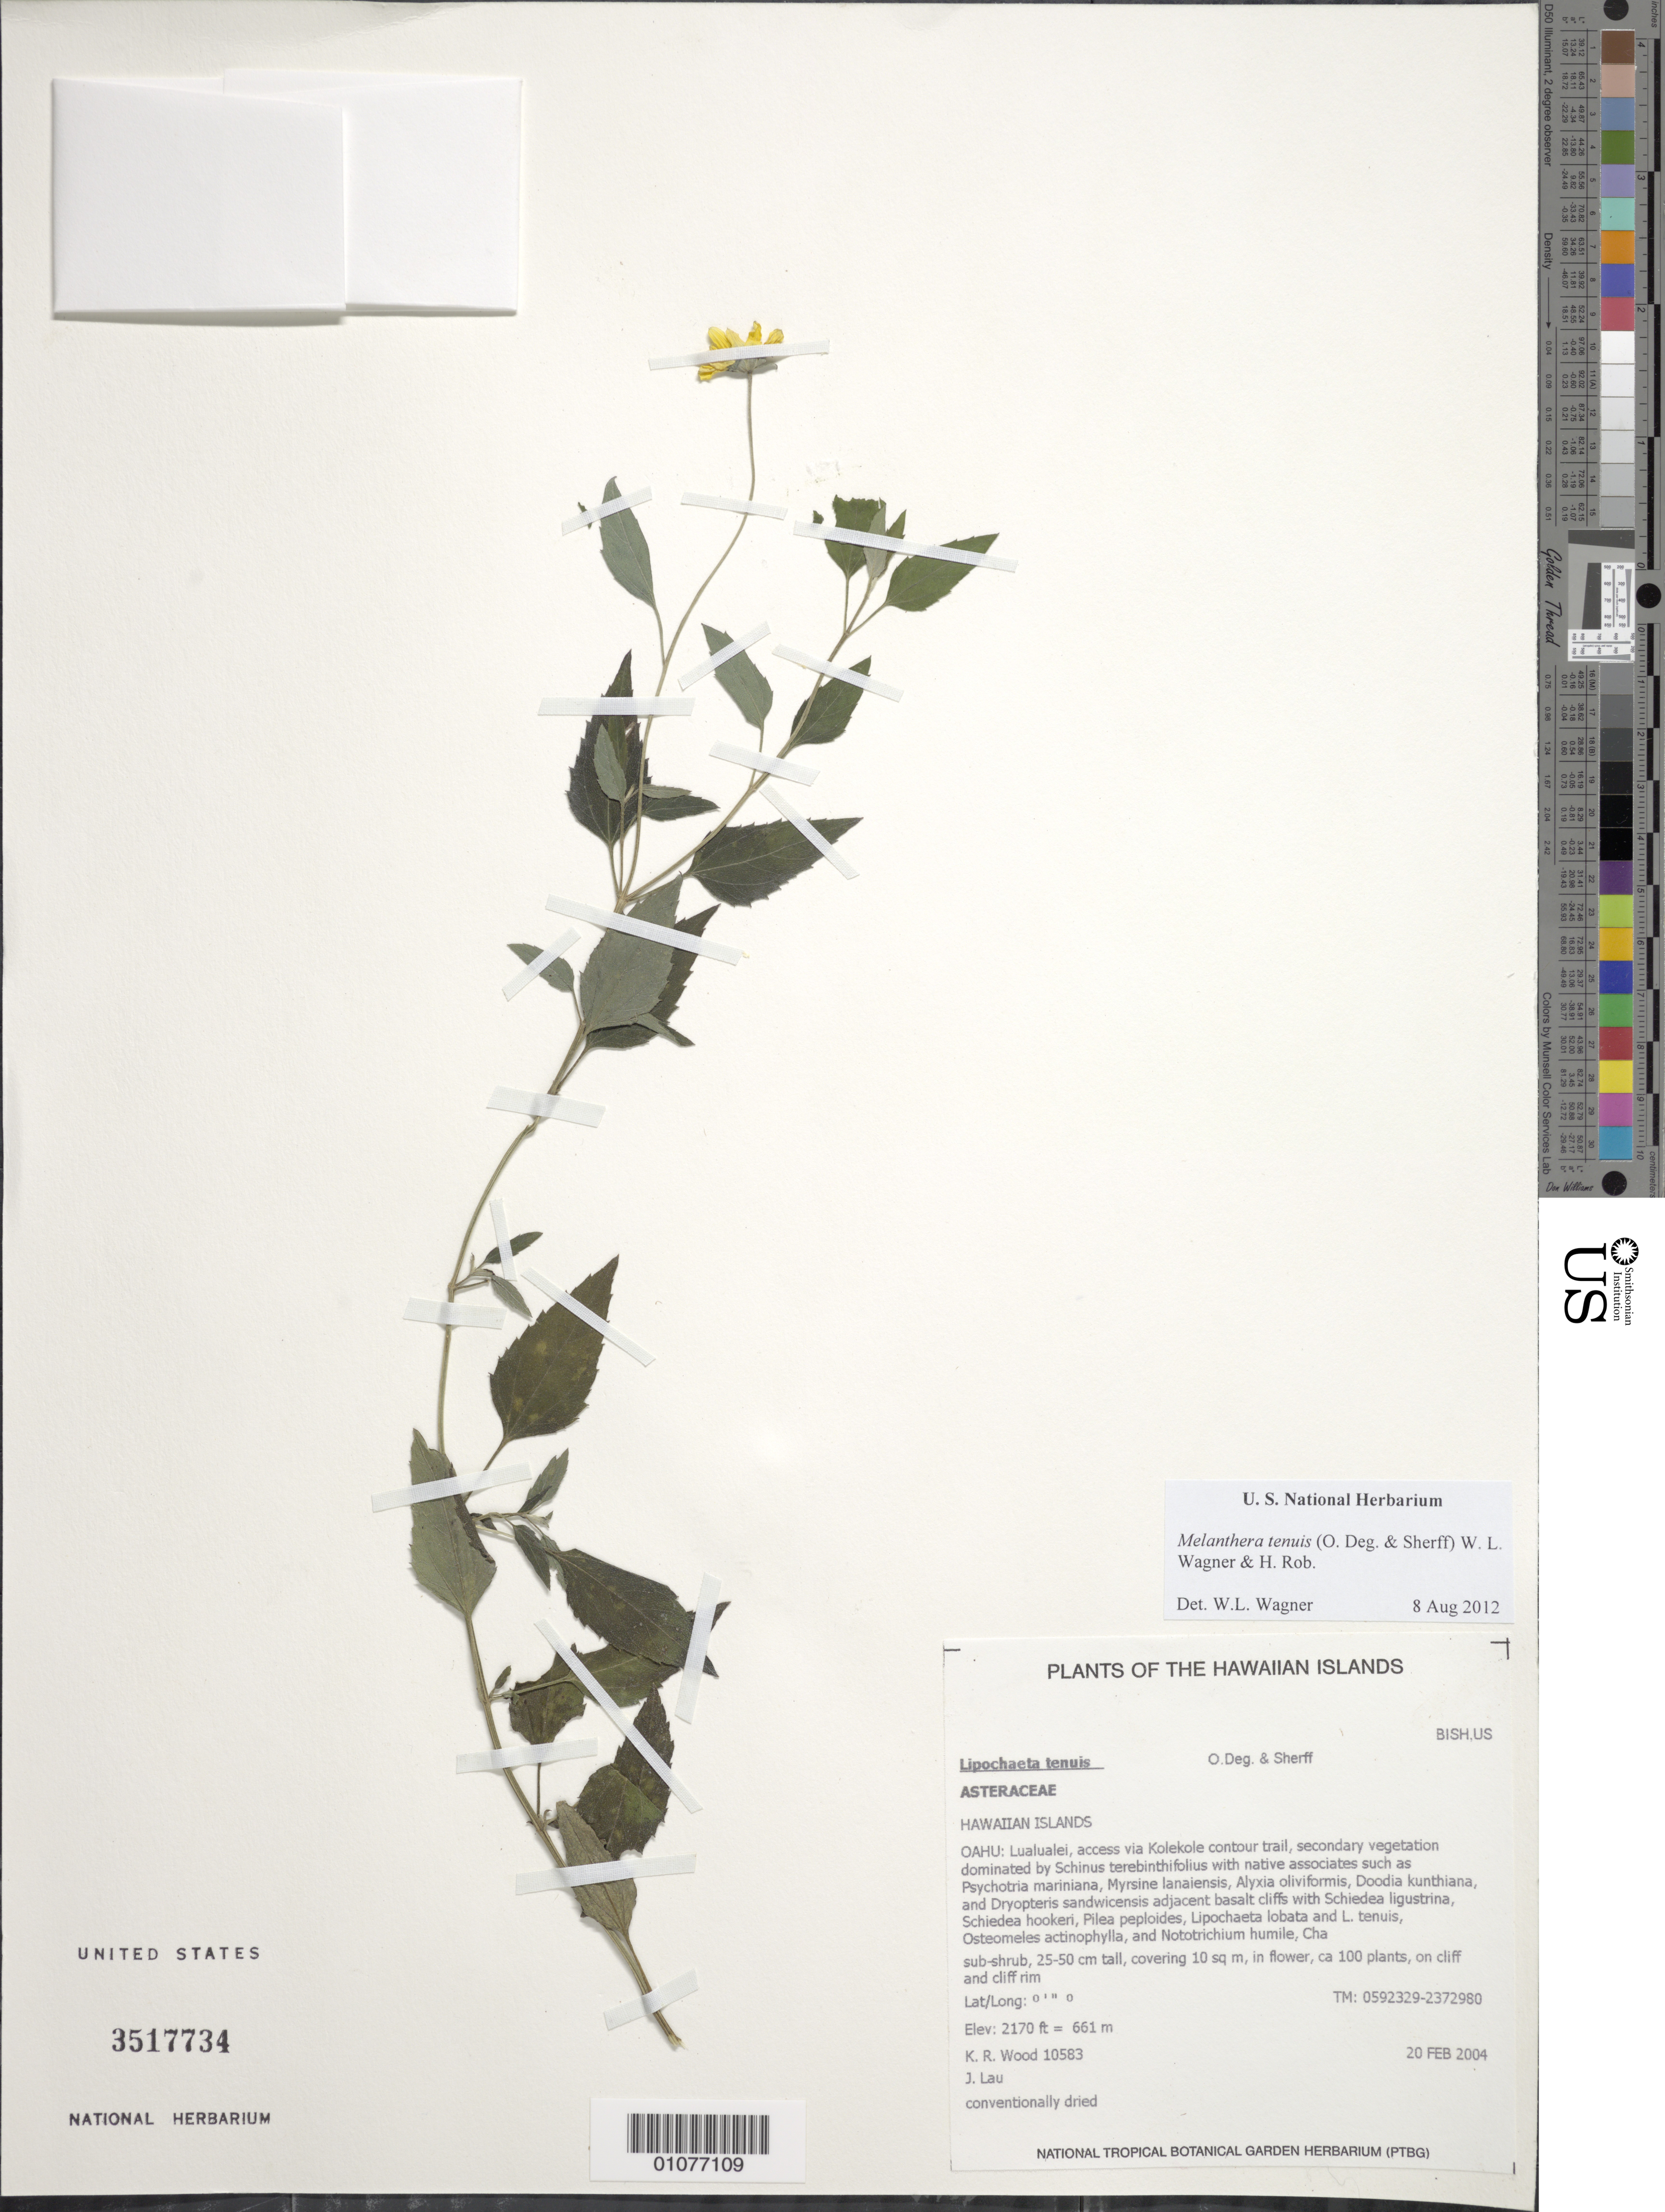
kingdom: Plantae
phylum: Tracheophyta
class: Magnoliopsida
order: Asterales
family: Asteraceae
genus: Wollastonia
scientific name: Wollastonia tenuis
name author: (O. Deg. & Sherff) Orchard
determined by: Wagner, W. L., (BOT), Smithsonian Institution - National Museum of Natural History (UNITED STATES)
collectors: K. R. Wood & J. Lau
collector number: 10583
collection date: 2004-02-20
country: United States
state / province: Hawaii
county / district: Honolulu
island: Oahu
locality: Lualualei, access via Kolekole countour trail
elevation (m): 661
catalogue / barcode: US 3517734